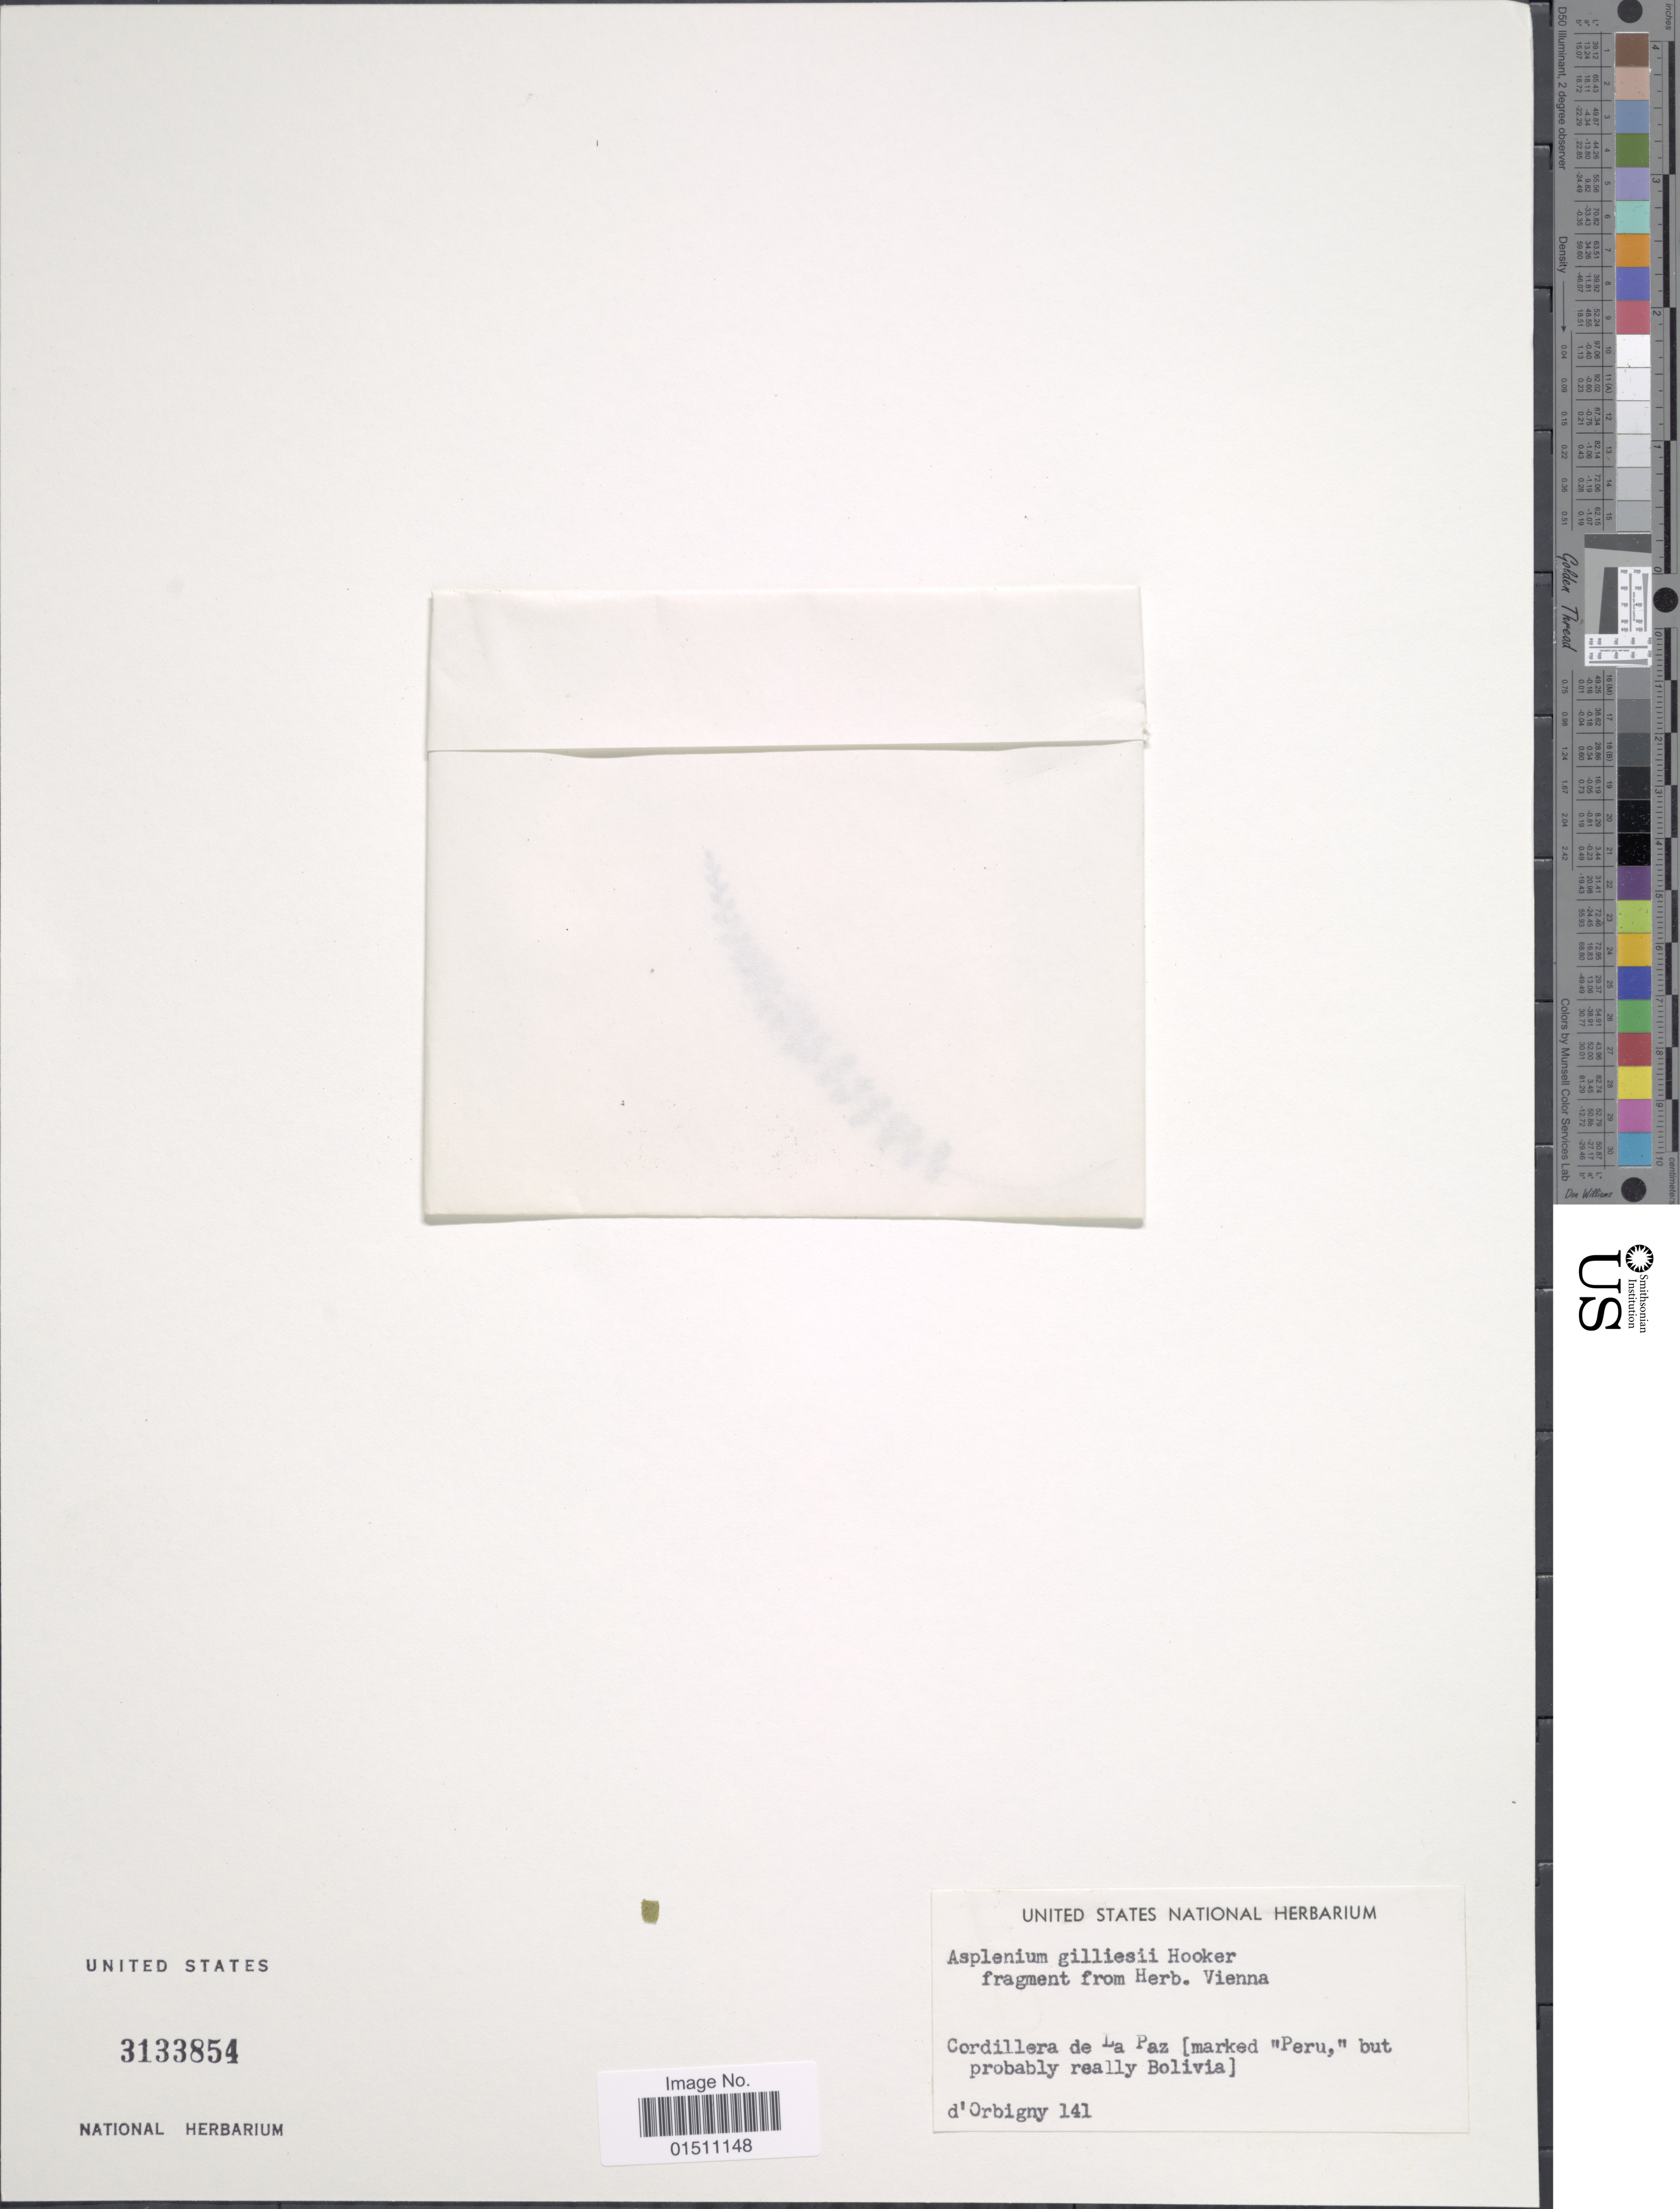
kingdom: Plantae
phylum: Tracheophyta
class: Polypodiopsida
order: Polypodiales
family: Aspleniaceae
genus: Asplenium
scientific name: Asplenium gilliesii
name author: Hook.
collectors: D'Orbigny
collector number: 141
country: Bolivia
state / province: La Paz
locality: Bolivia, Cordillera de La Paz (marked "Peru," but probally really Bolivia).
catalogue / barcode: US 3133854